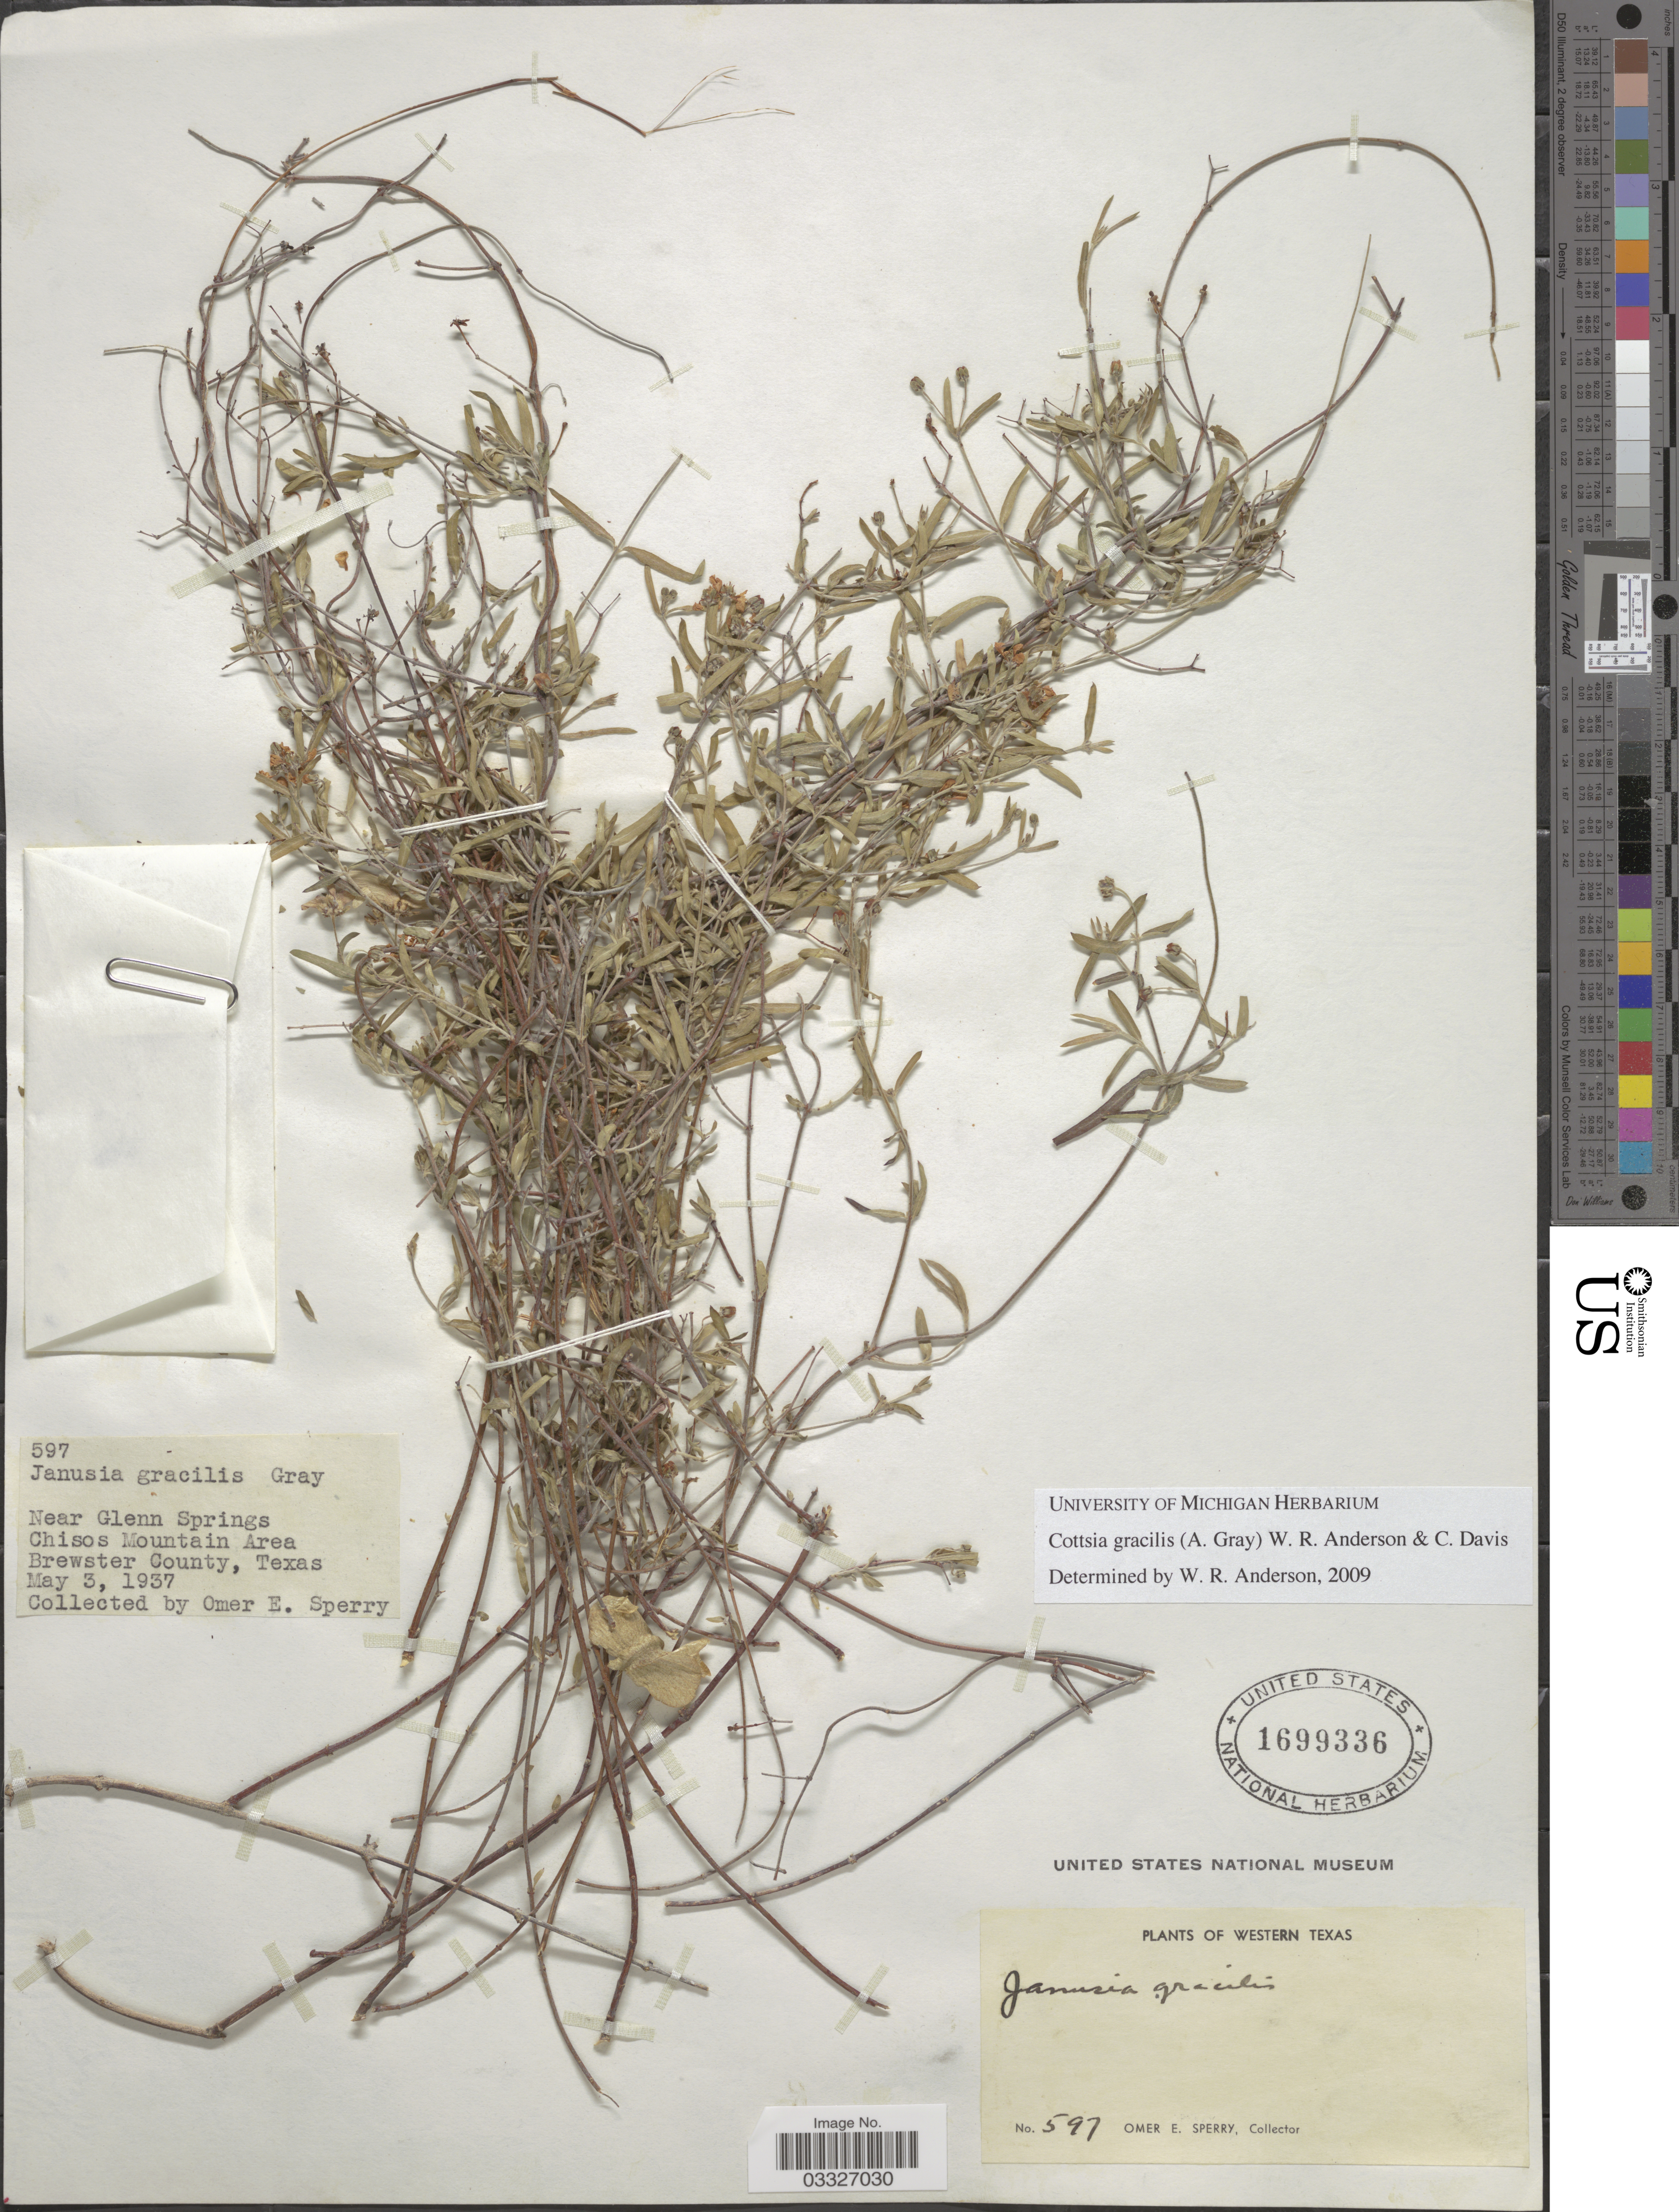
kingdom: Plantae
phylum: Tracheophyta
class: Magnoliopsida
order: Malpighiales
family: Malpighiaceae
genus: Cottsia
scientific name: Cottsia gracilis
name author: (A. Gray) W.R. Anderson & C. Davis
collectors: O. E. Sperry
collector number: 597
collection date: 1937-05-03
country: United States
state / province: Texas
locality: Near Glenn Springs. Chisos Mountain Area. Brewster County. Western Texas.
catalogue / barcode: US 1699336